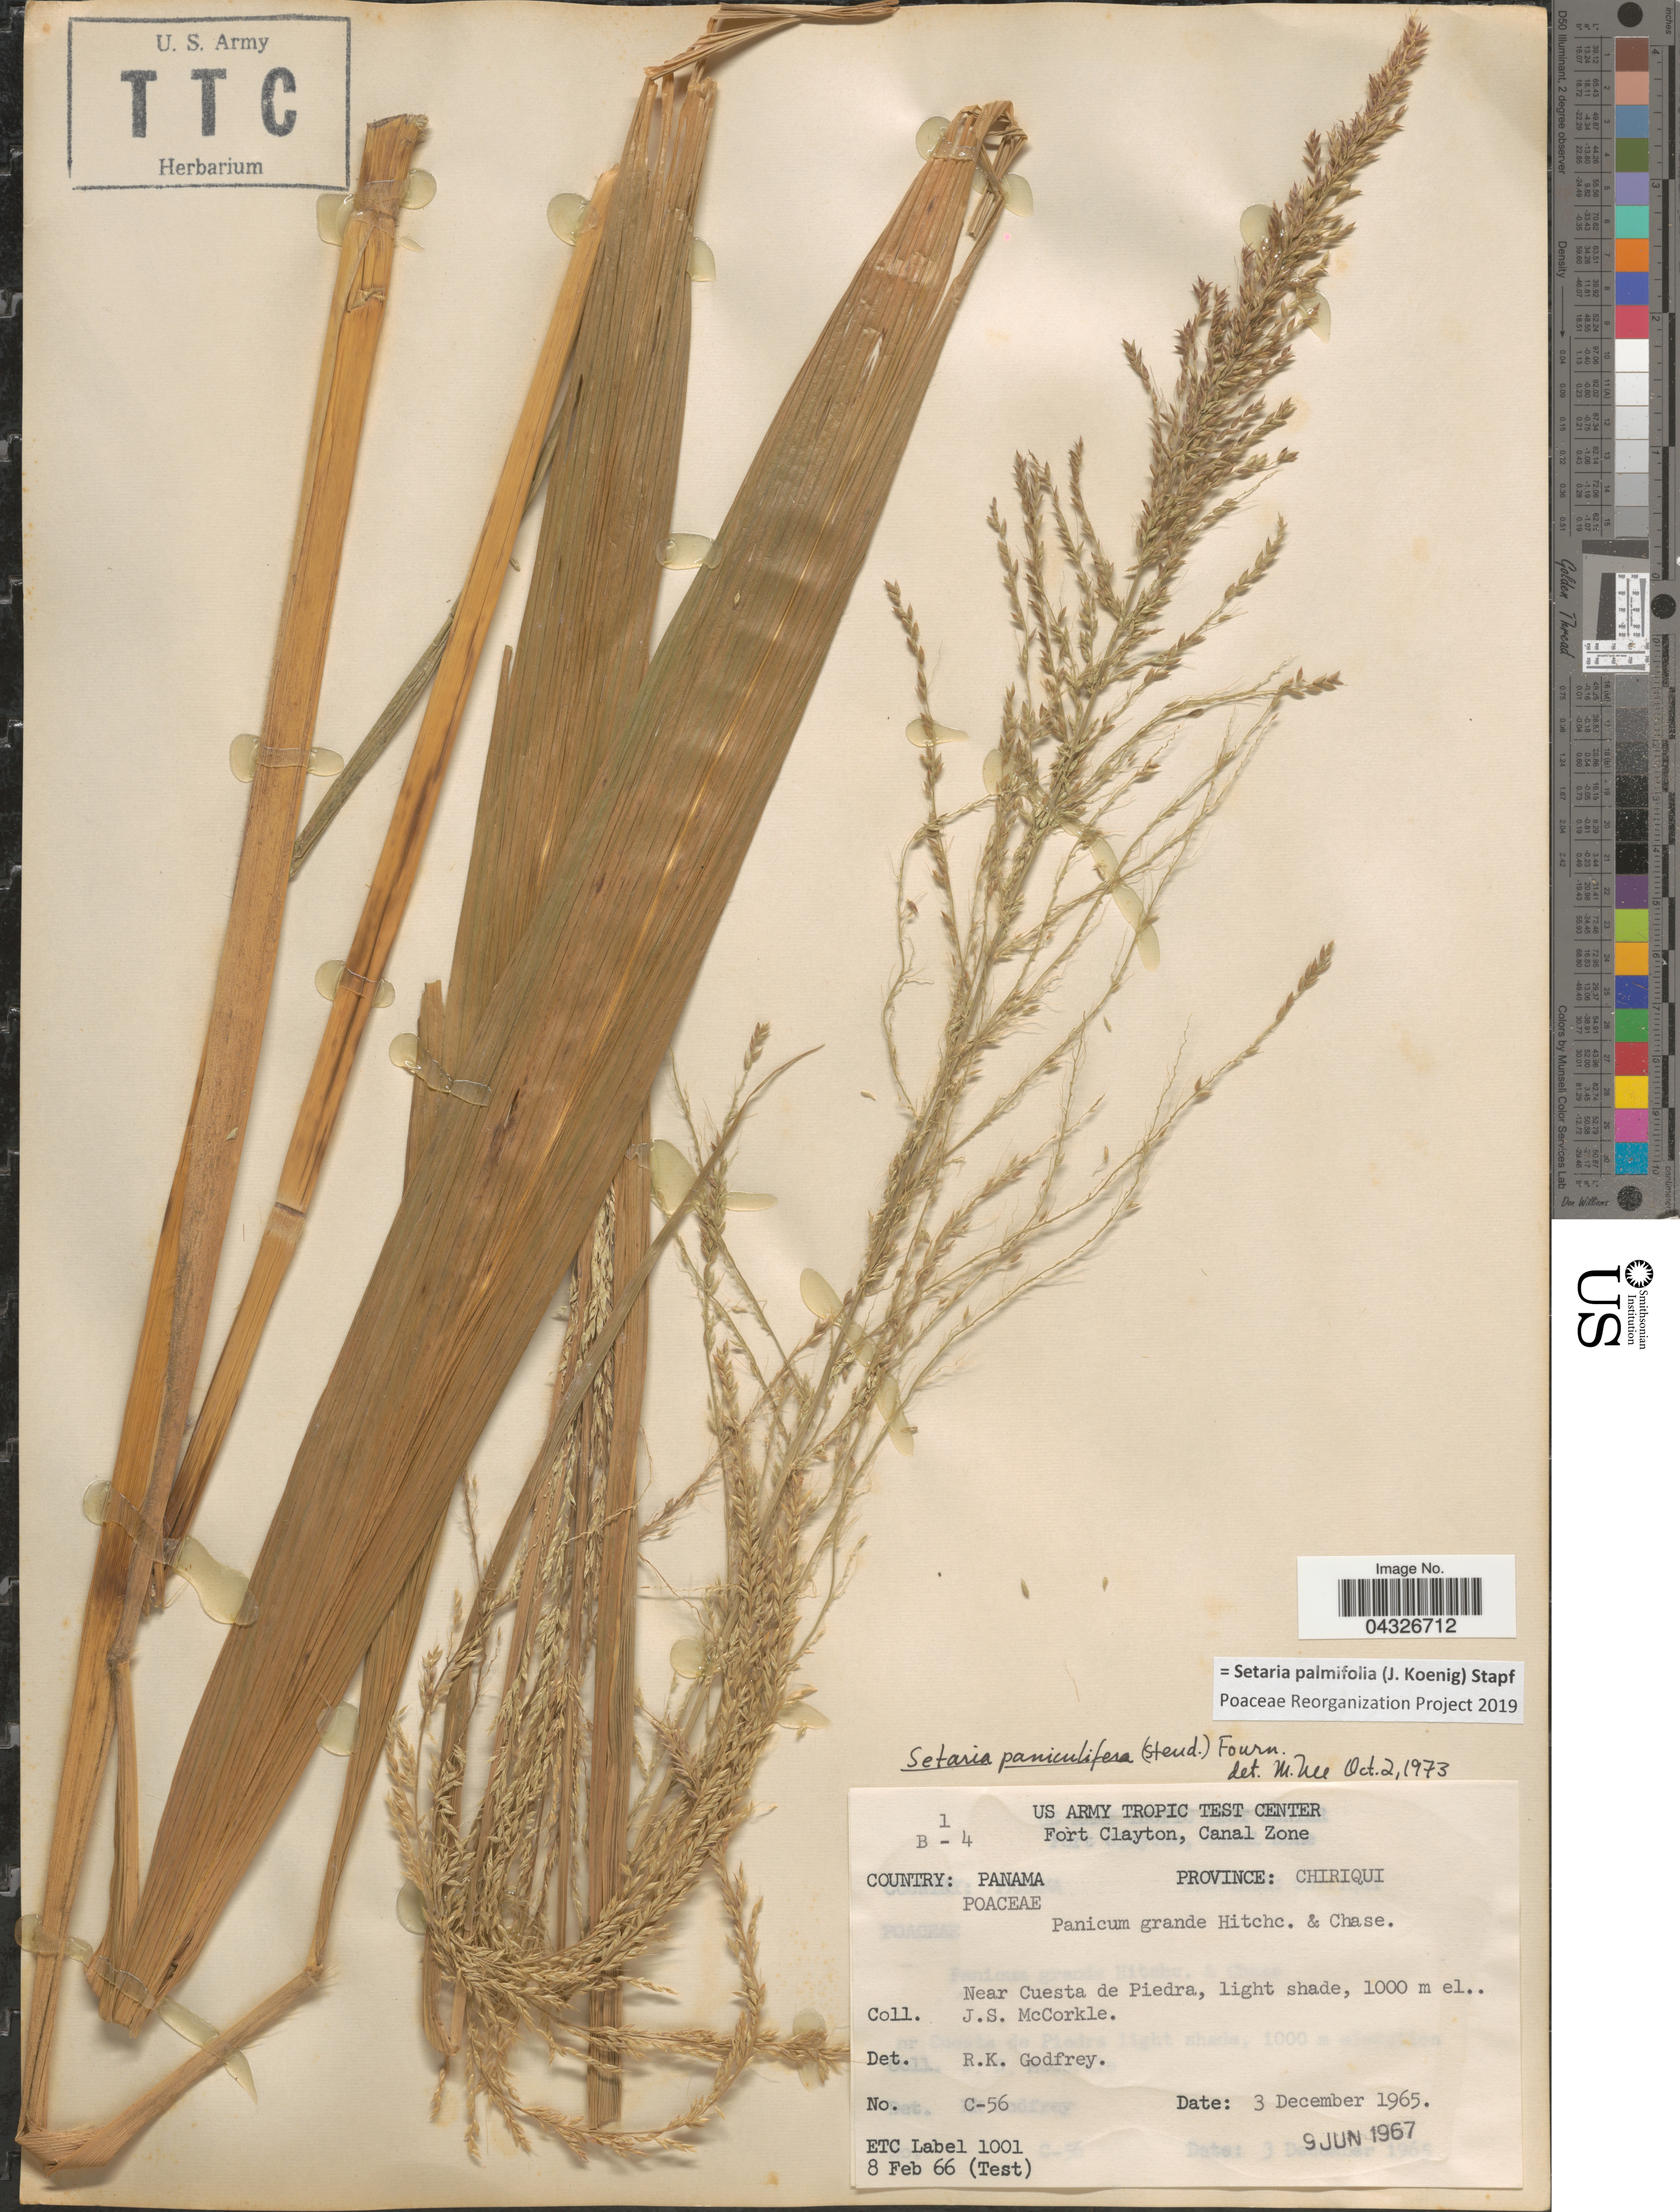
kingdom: Plantae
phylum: Tracheophyta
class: Liliopsida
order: Poales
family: Poaceae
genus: Setaria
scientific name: Setaria palmifolia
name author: (J. Koenig) Stapf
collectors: J. McCorkle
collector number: C-56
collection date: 1965-12-03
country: Panama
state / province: Chiriqui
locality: Near Cuesta de Piedra.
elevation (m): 1000